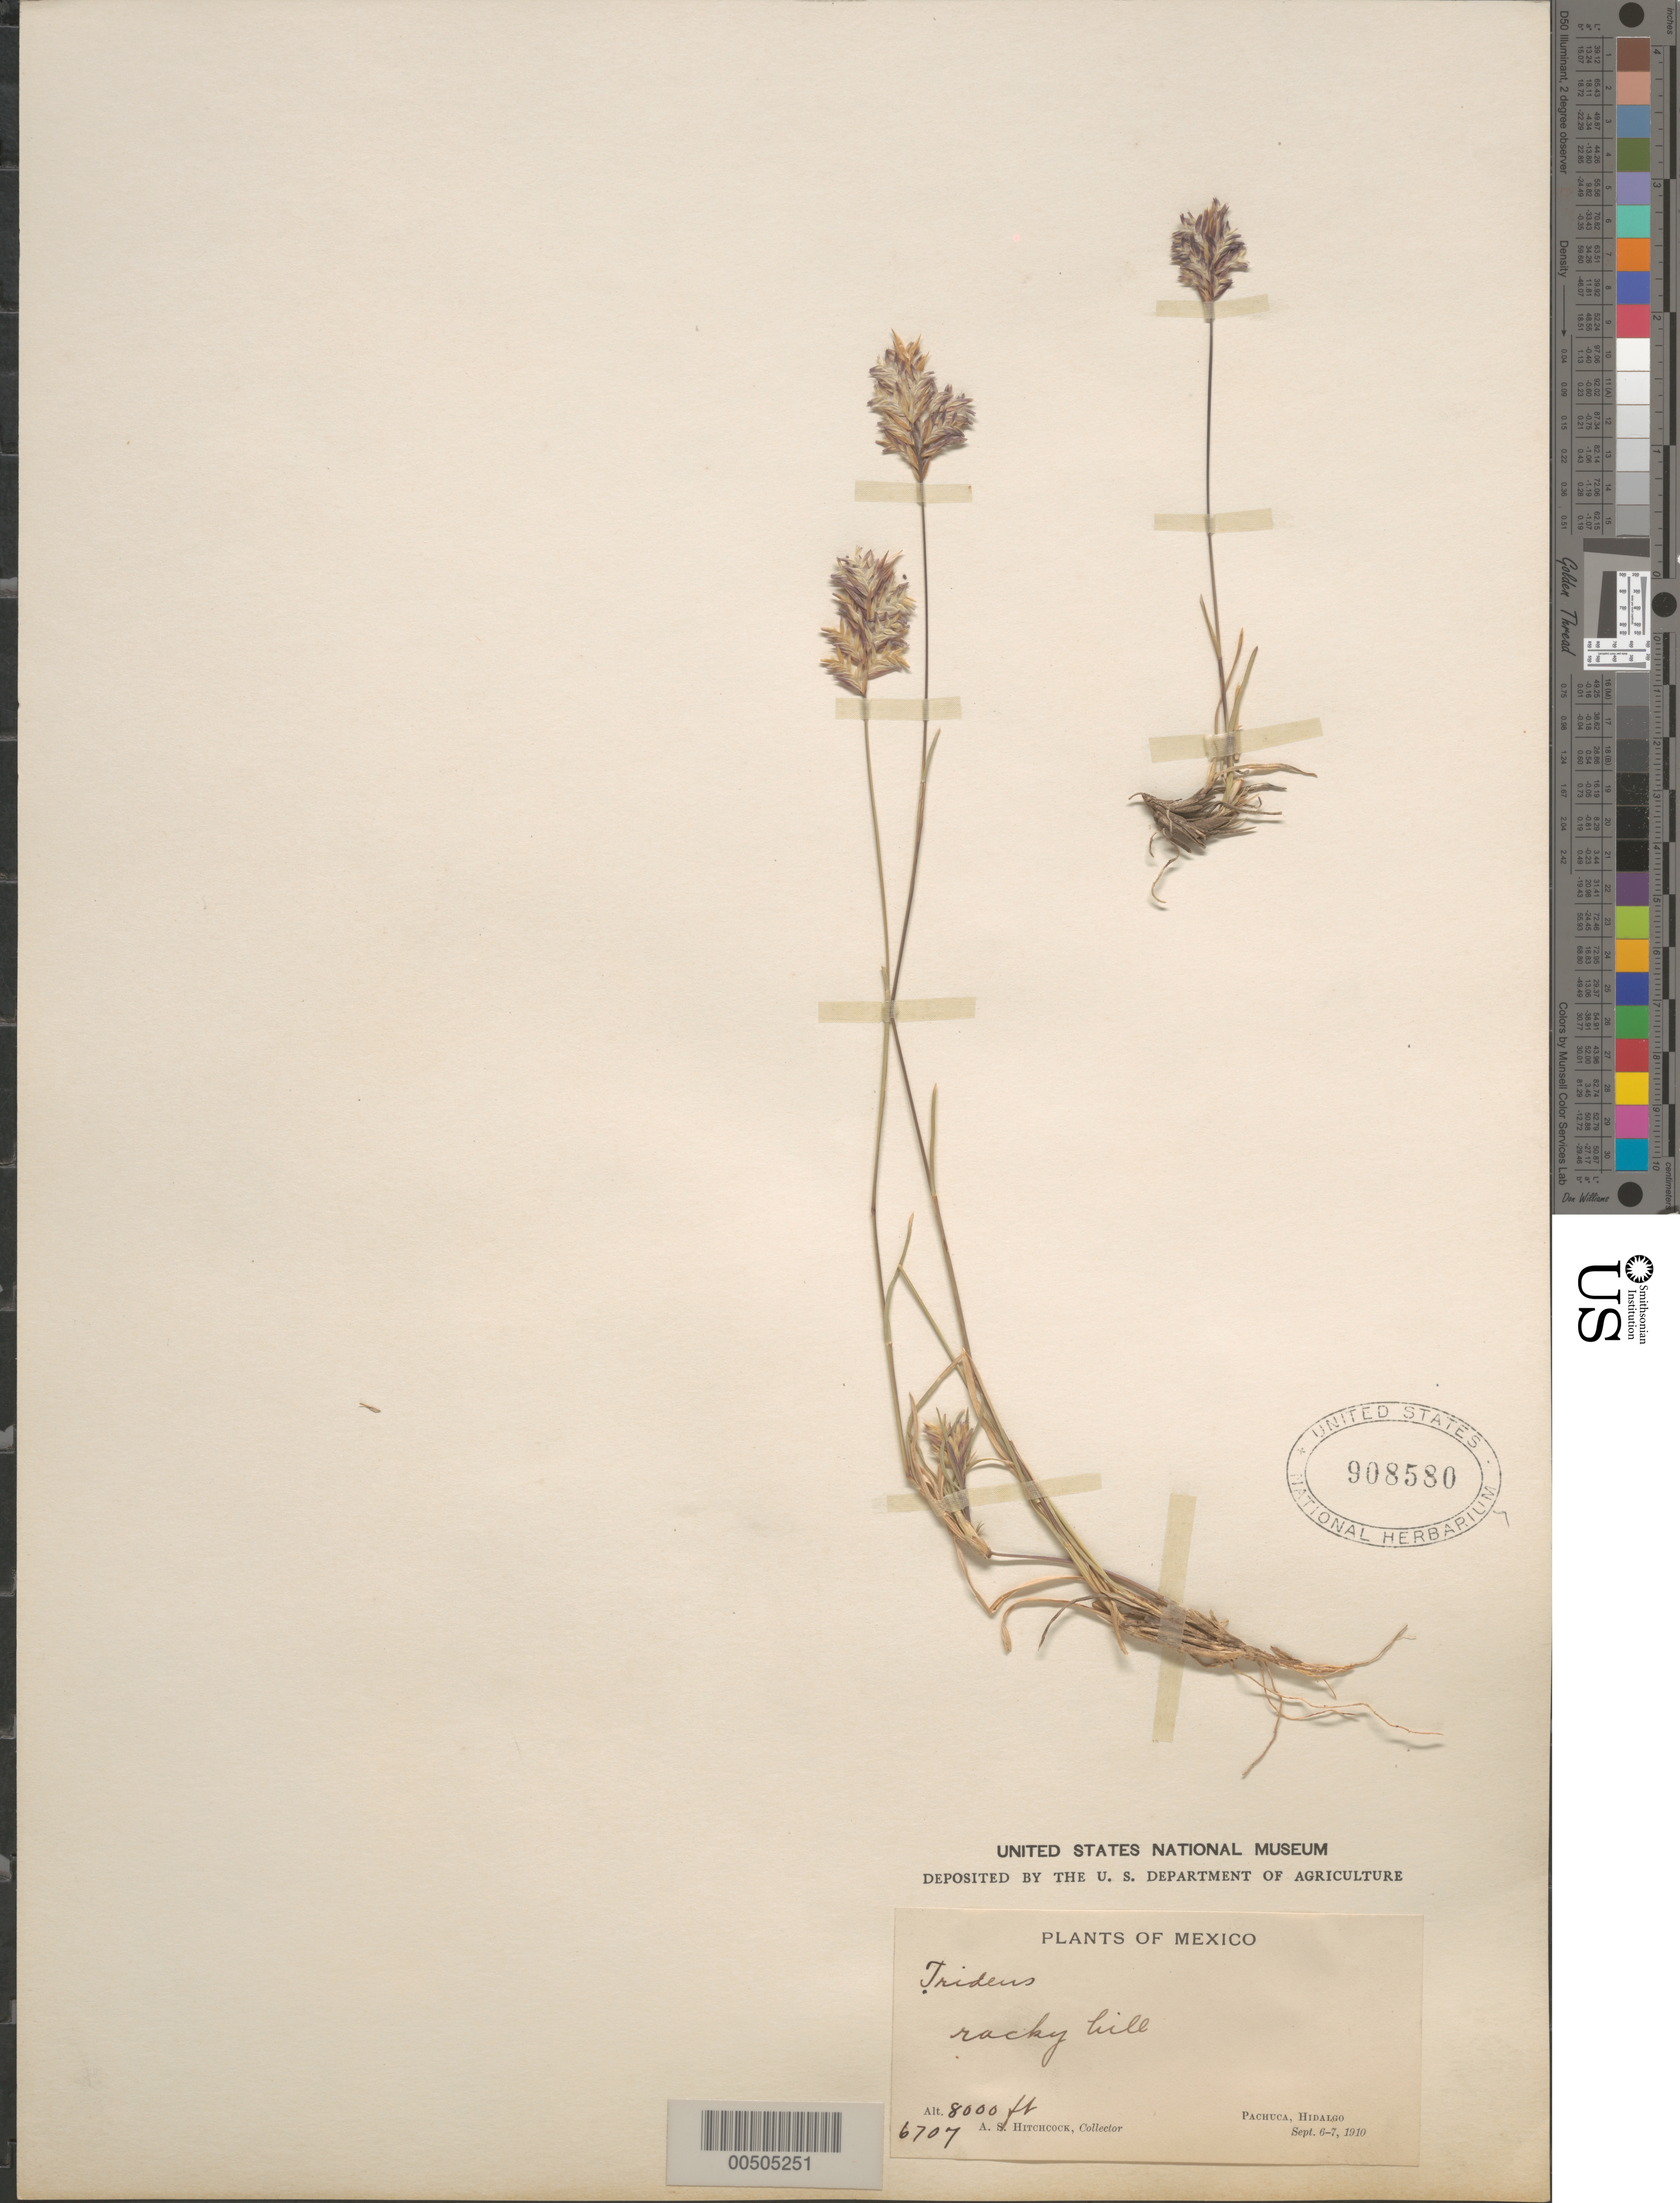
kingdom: Plantae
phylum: Tracheophyta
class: Liliopsida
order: Poales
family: Poaceae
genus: Erioneuron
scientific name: Erioneuron avenaceum var. breviaristatum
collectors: A. S. Hitchcock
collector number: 6707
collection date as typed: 6 Sep 1910 to 7 Sep 1910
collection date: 1910-09-06/1910-09-07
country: Mexico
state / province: Hidalgo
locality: Pachuca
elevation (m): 2438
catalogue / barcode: US 908580